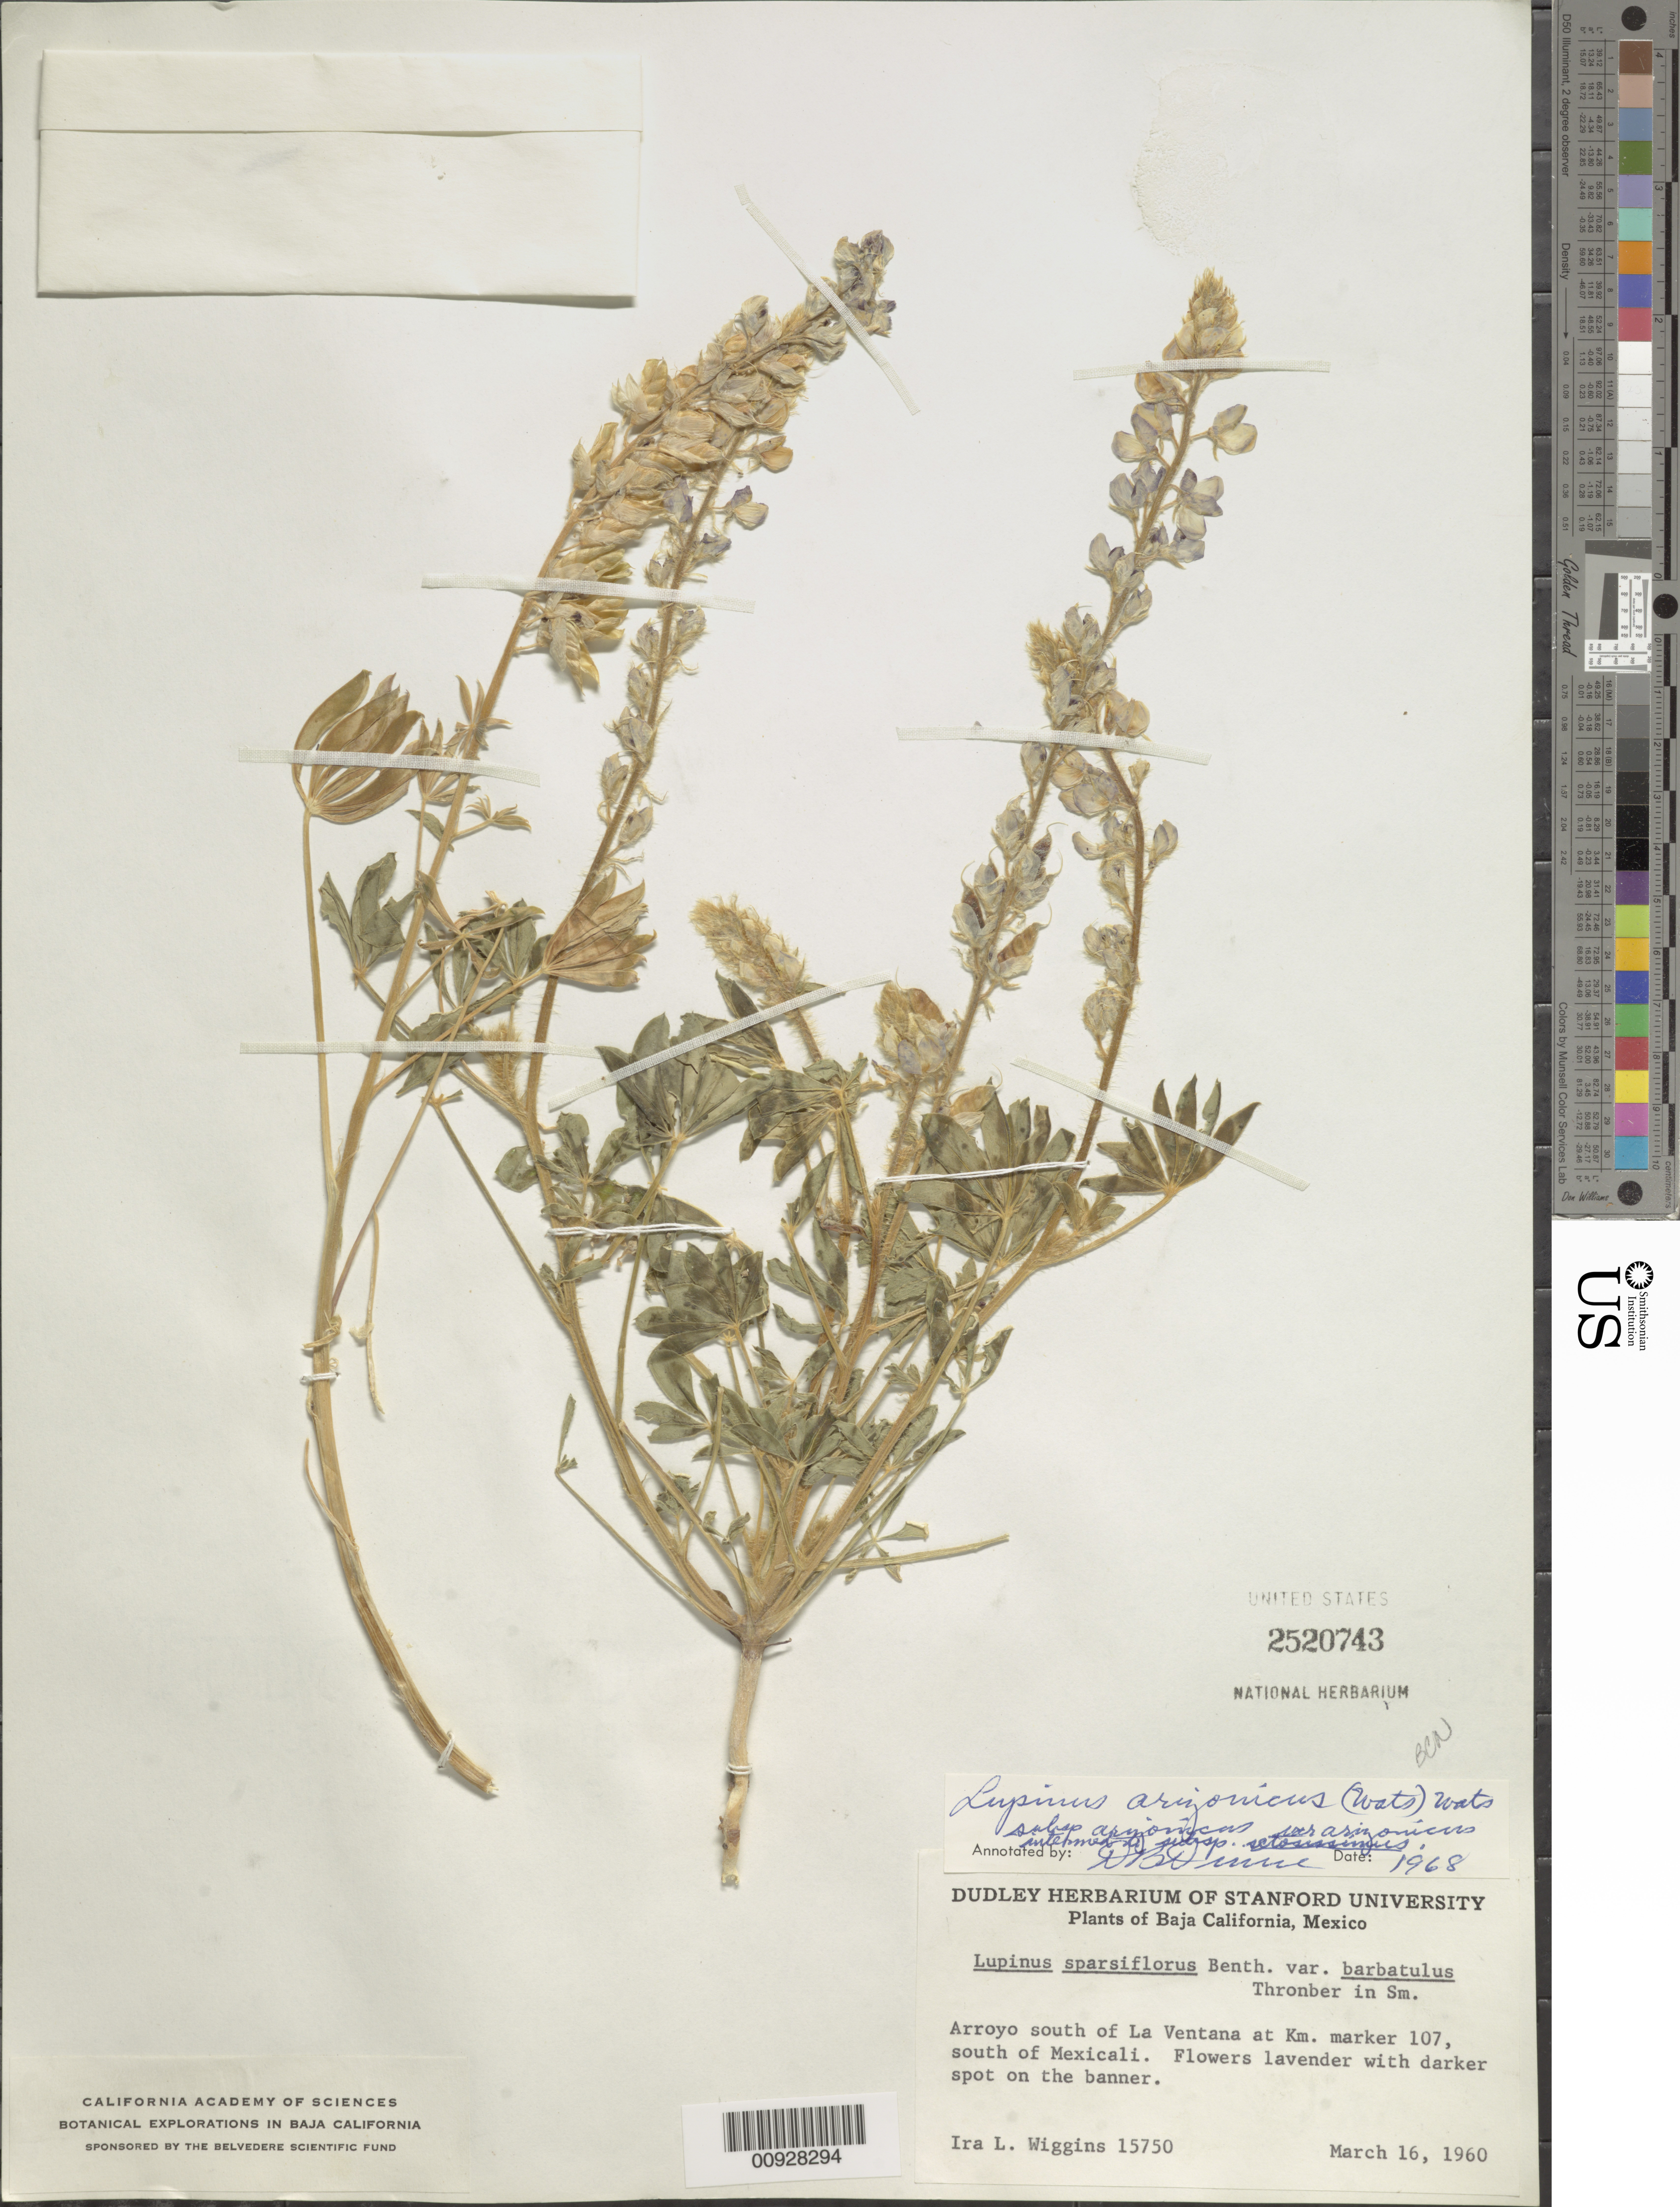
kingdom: Plantae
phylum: Tracheophyta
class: Magnoliopsida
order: Fabales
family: Fabaceae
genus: Lupinus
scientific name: Lupinus arizonicus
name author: (S. Watson) S. Watson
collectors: I. L. Wiggins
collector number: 15750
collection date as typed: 16 Mar 1960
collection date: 1960-03-16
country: Mexico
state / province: Baja California Norte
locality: Arroyo south of La Ventana at km. marker 107, south of Mexicalli.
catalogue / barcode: US 2520743